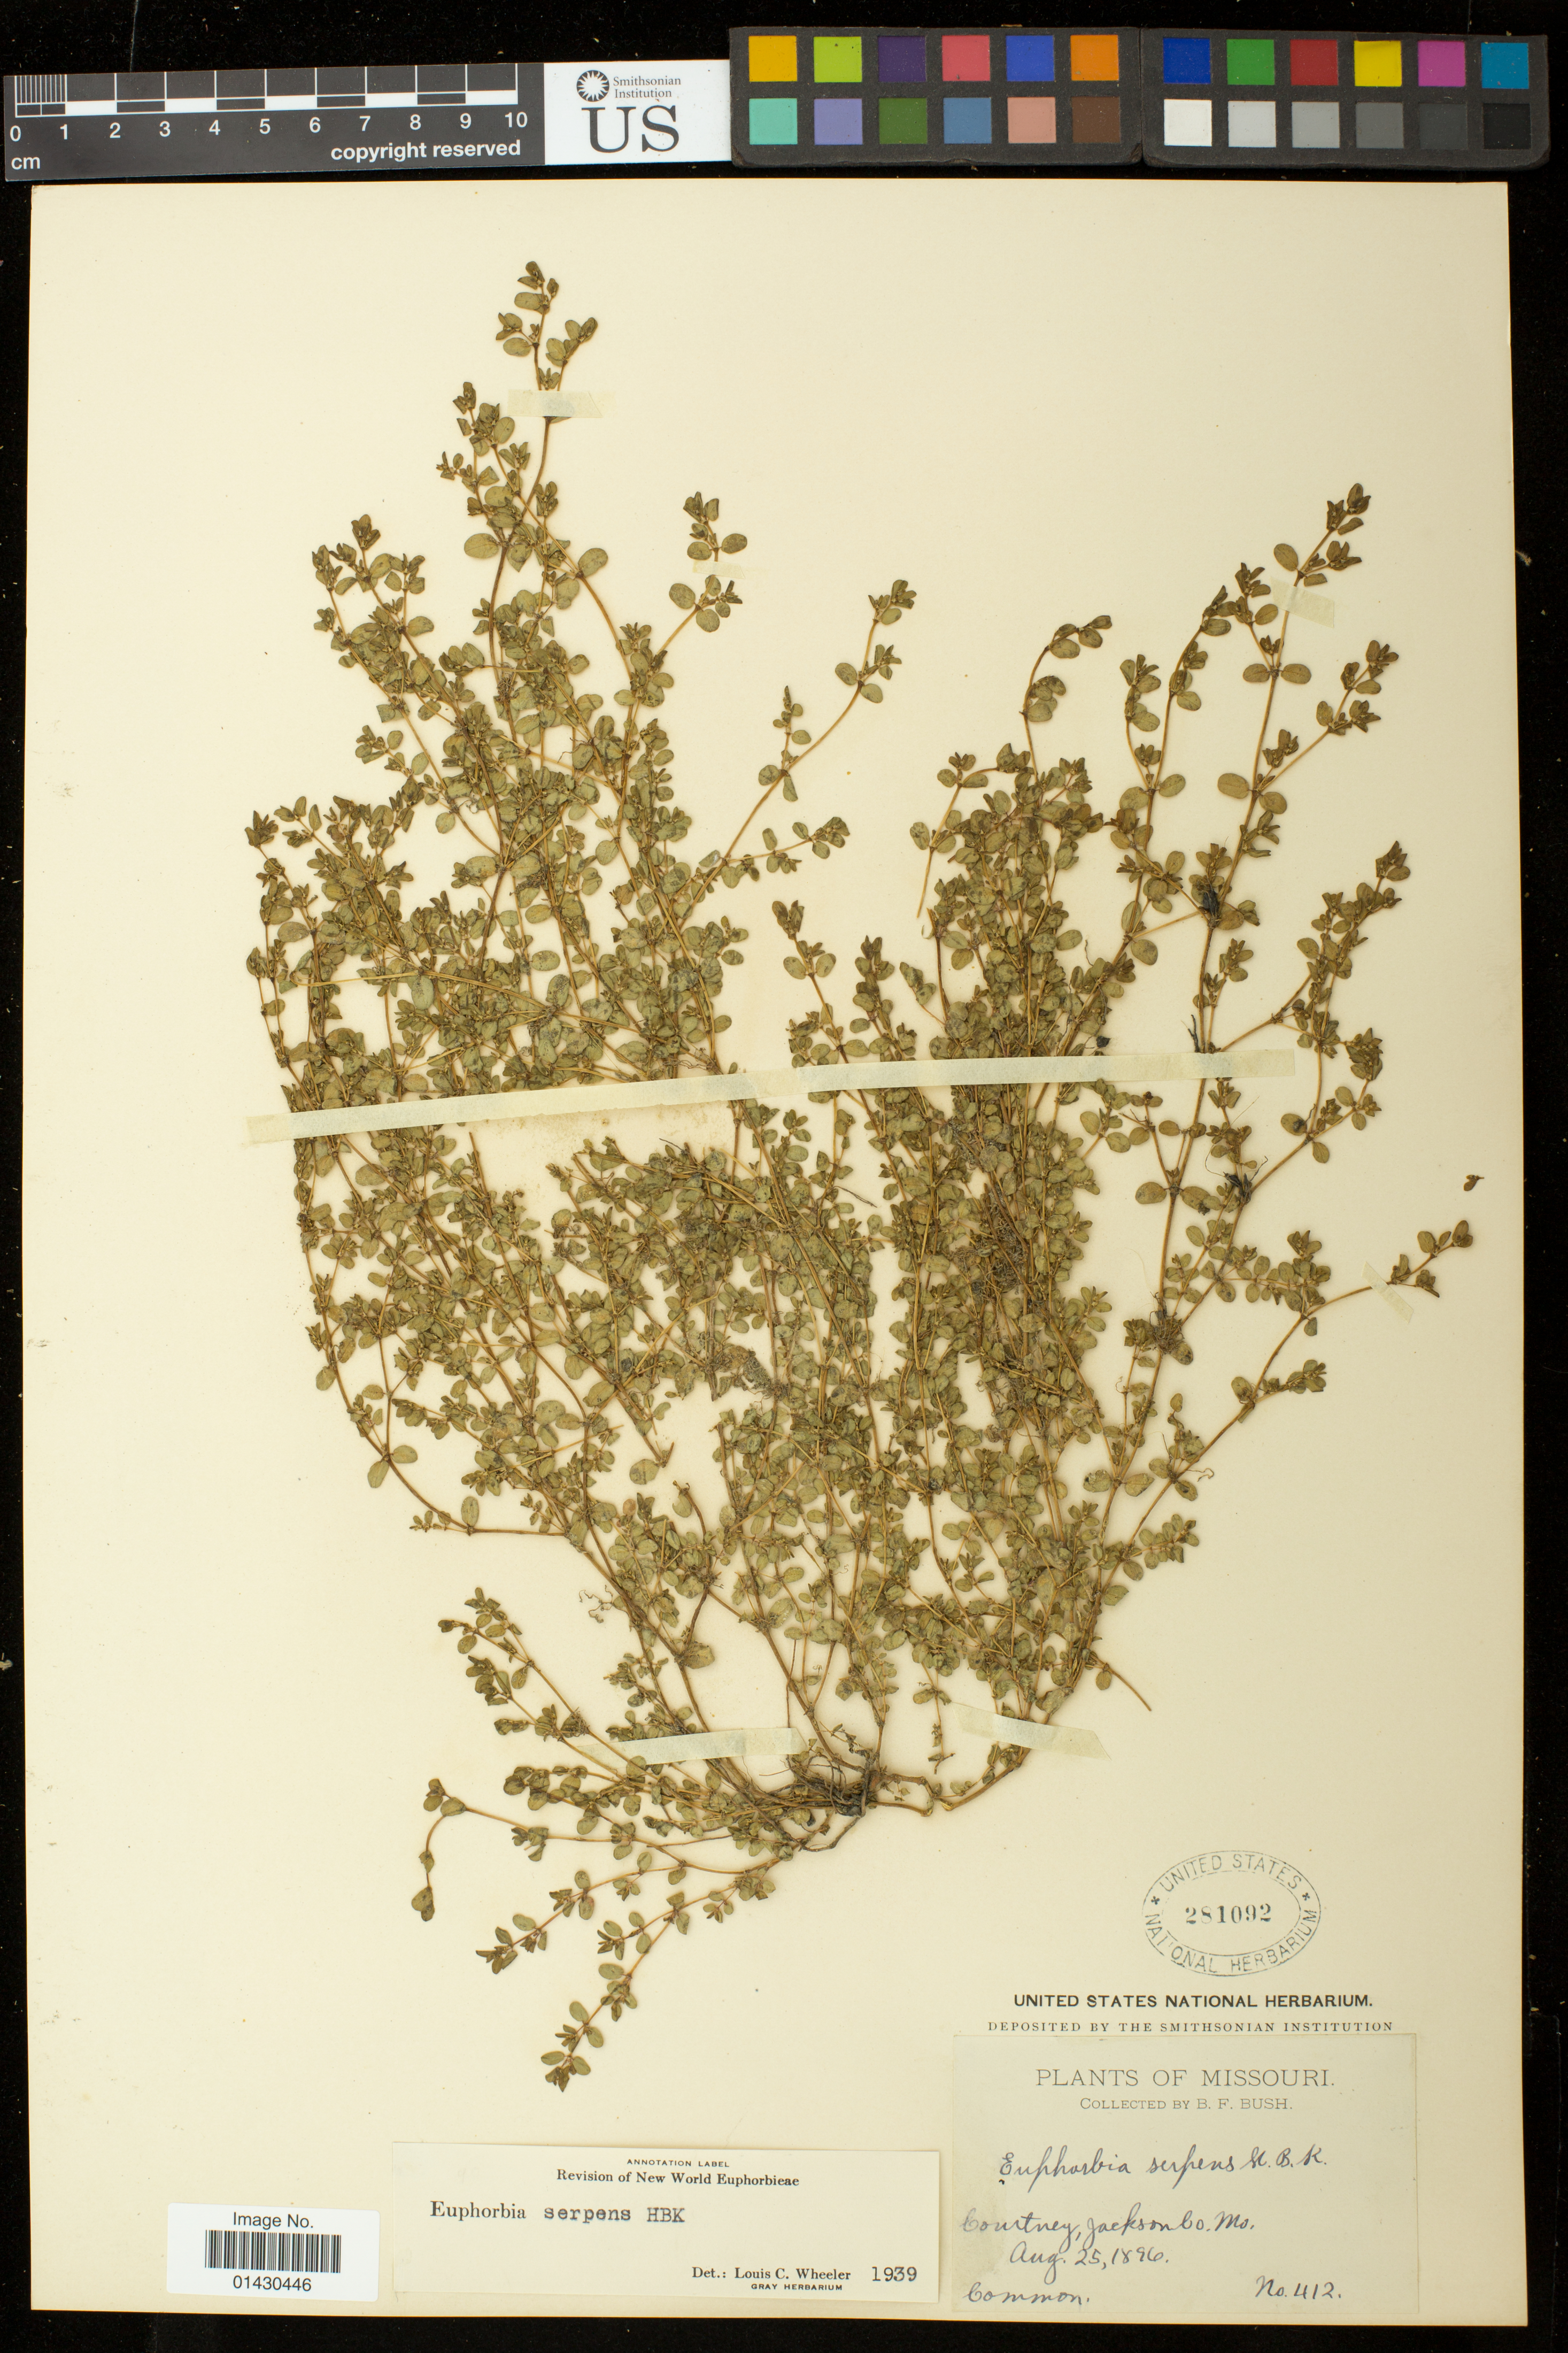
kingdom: Plantae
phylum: Tracheophyta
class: Magnoliopsida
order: Malpighiales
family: Euphorbiaceae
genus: Euphorbia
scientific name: Euphorbia serpens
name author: Kunth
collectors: B. F. Bush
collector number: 412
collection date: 1896-08-25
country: United States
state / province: Missouri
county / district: Jackson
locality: Courtney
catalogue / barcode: US 281092